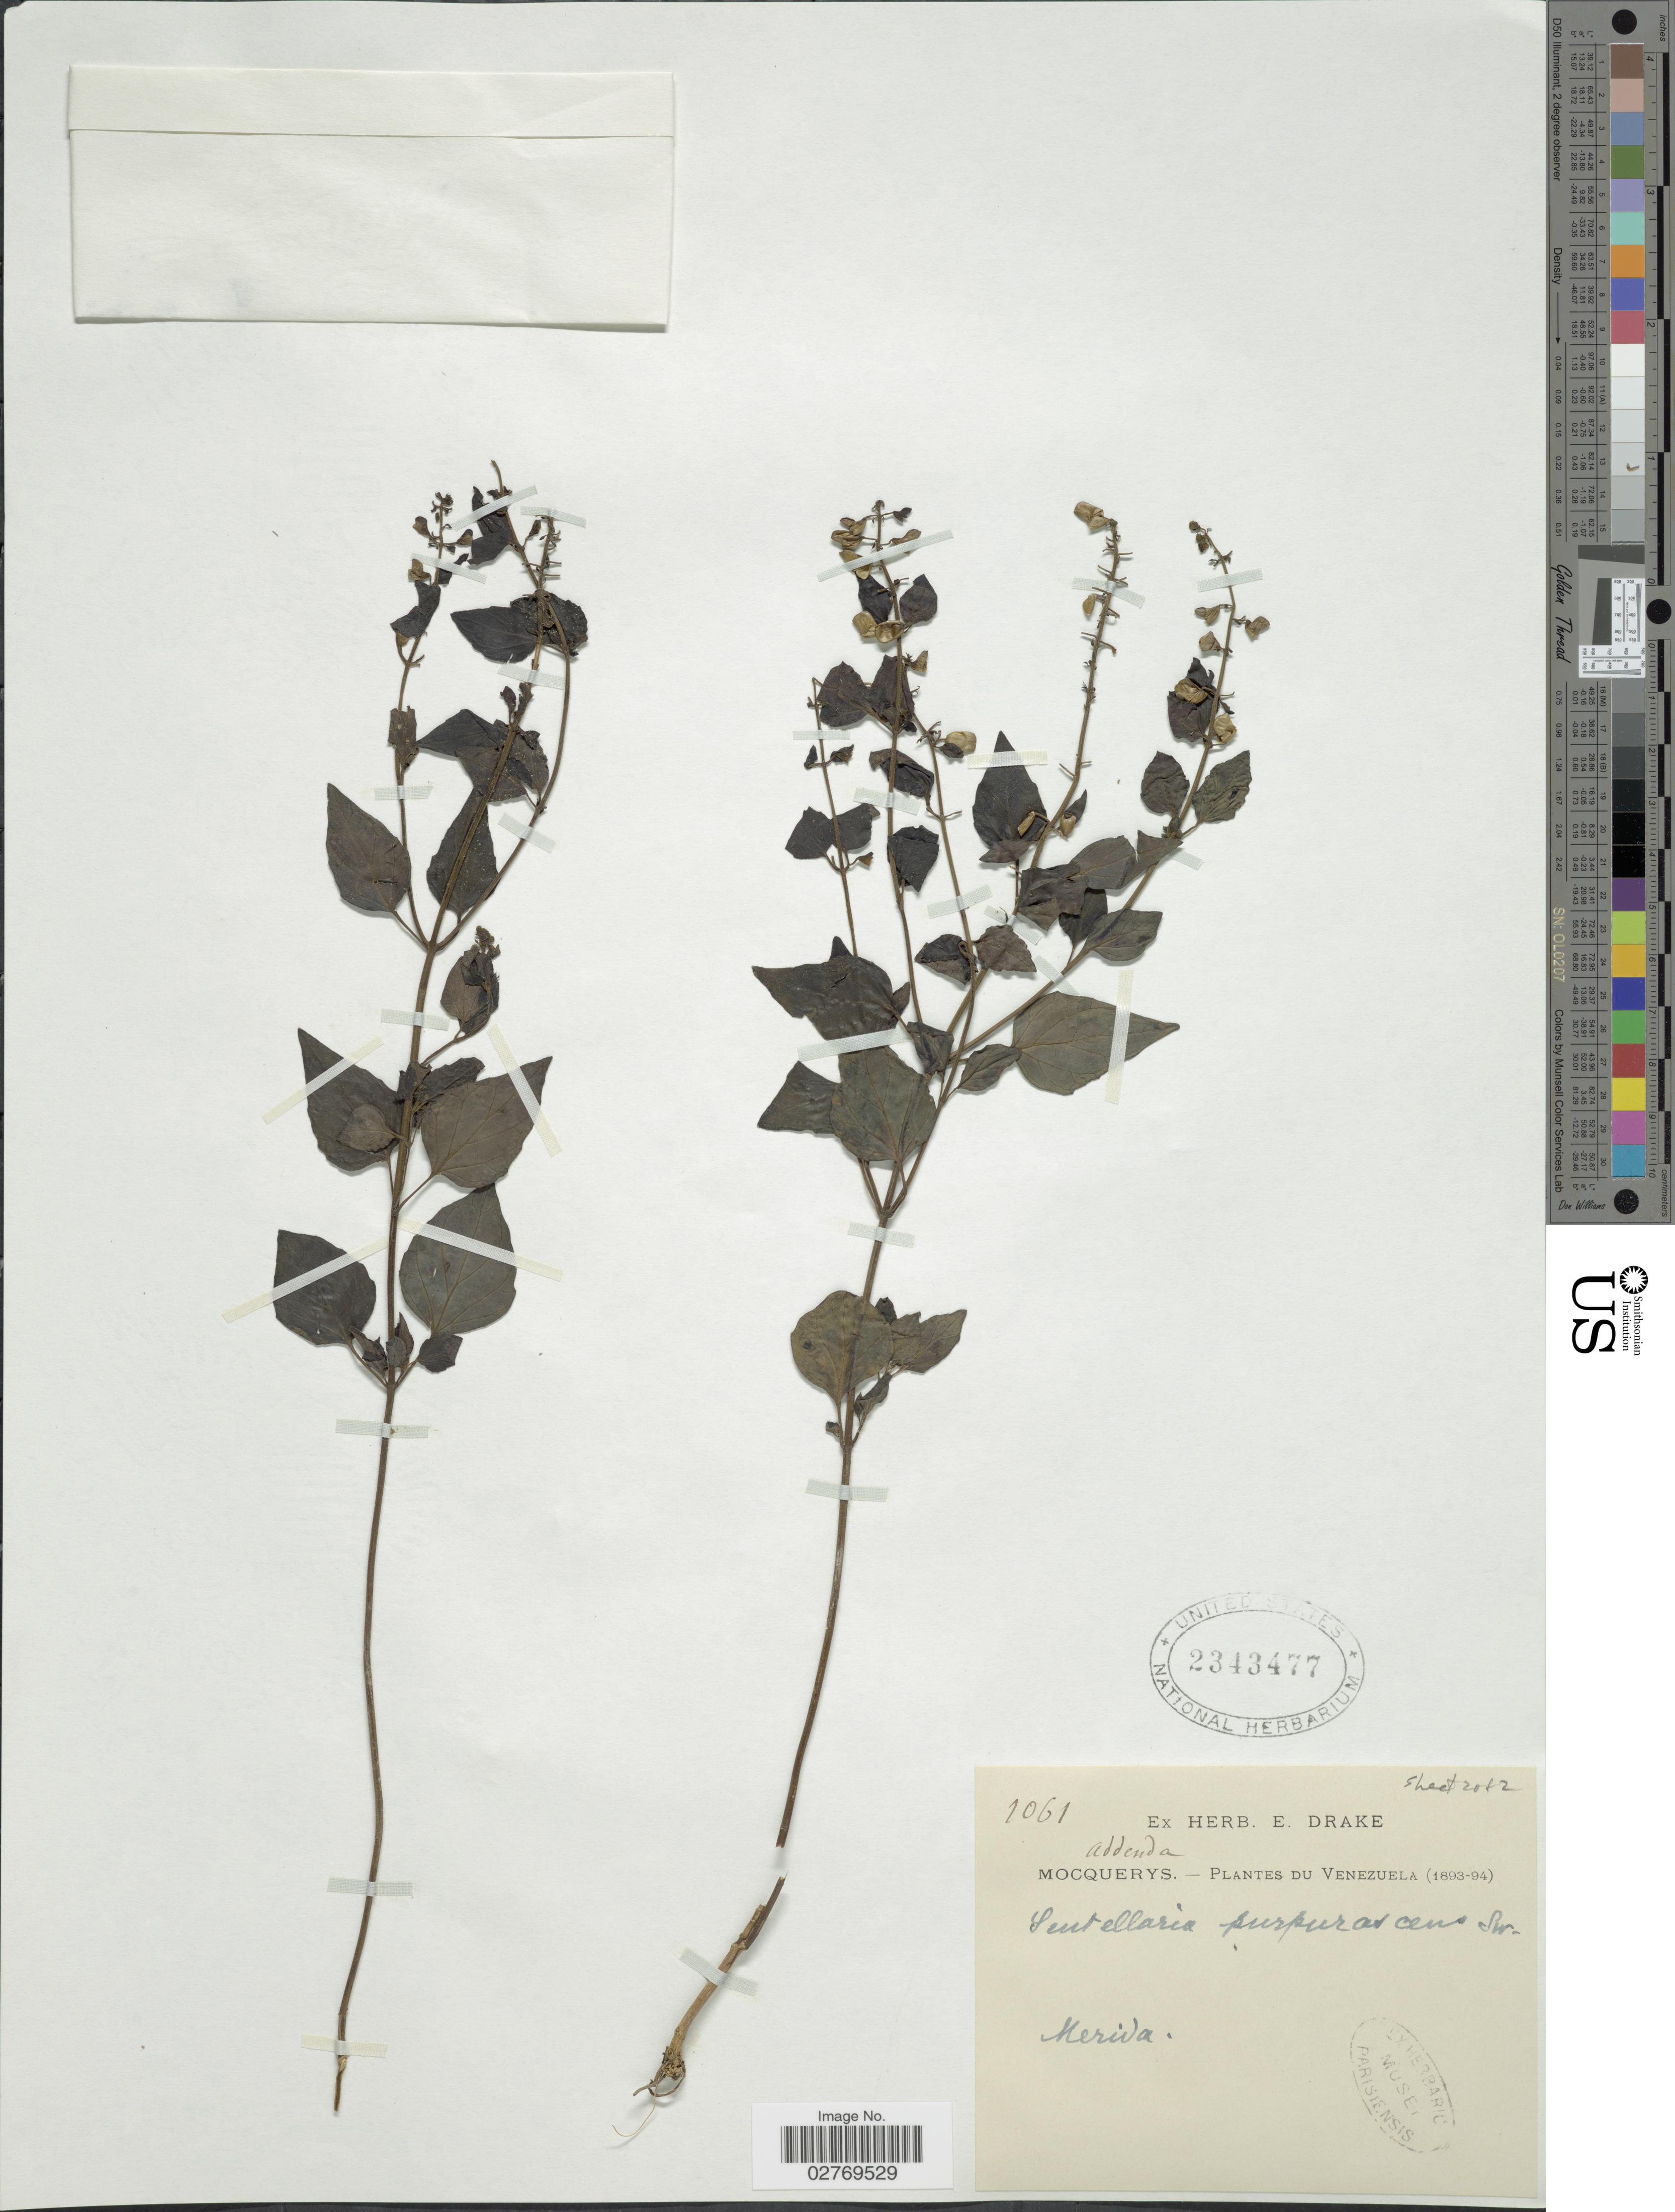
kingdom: Plantae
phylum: Tracheophyta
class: Magnoliopsida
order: Lamiales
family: Lamiaceae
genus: Scutellaria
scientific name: Scutellaria purpurascens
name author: Sw.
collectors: A. Mocquerys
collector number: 1061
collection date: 1893/1894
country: Venezuela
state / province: Mérida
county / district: Libertador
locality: Mérida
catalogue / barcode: US 2343477